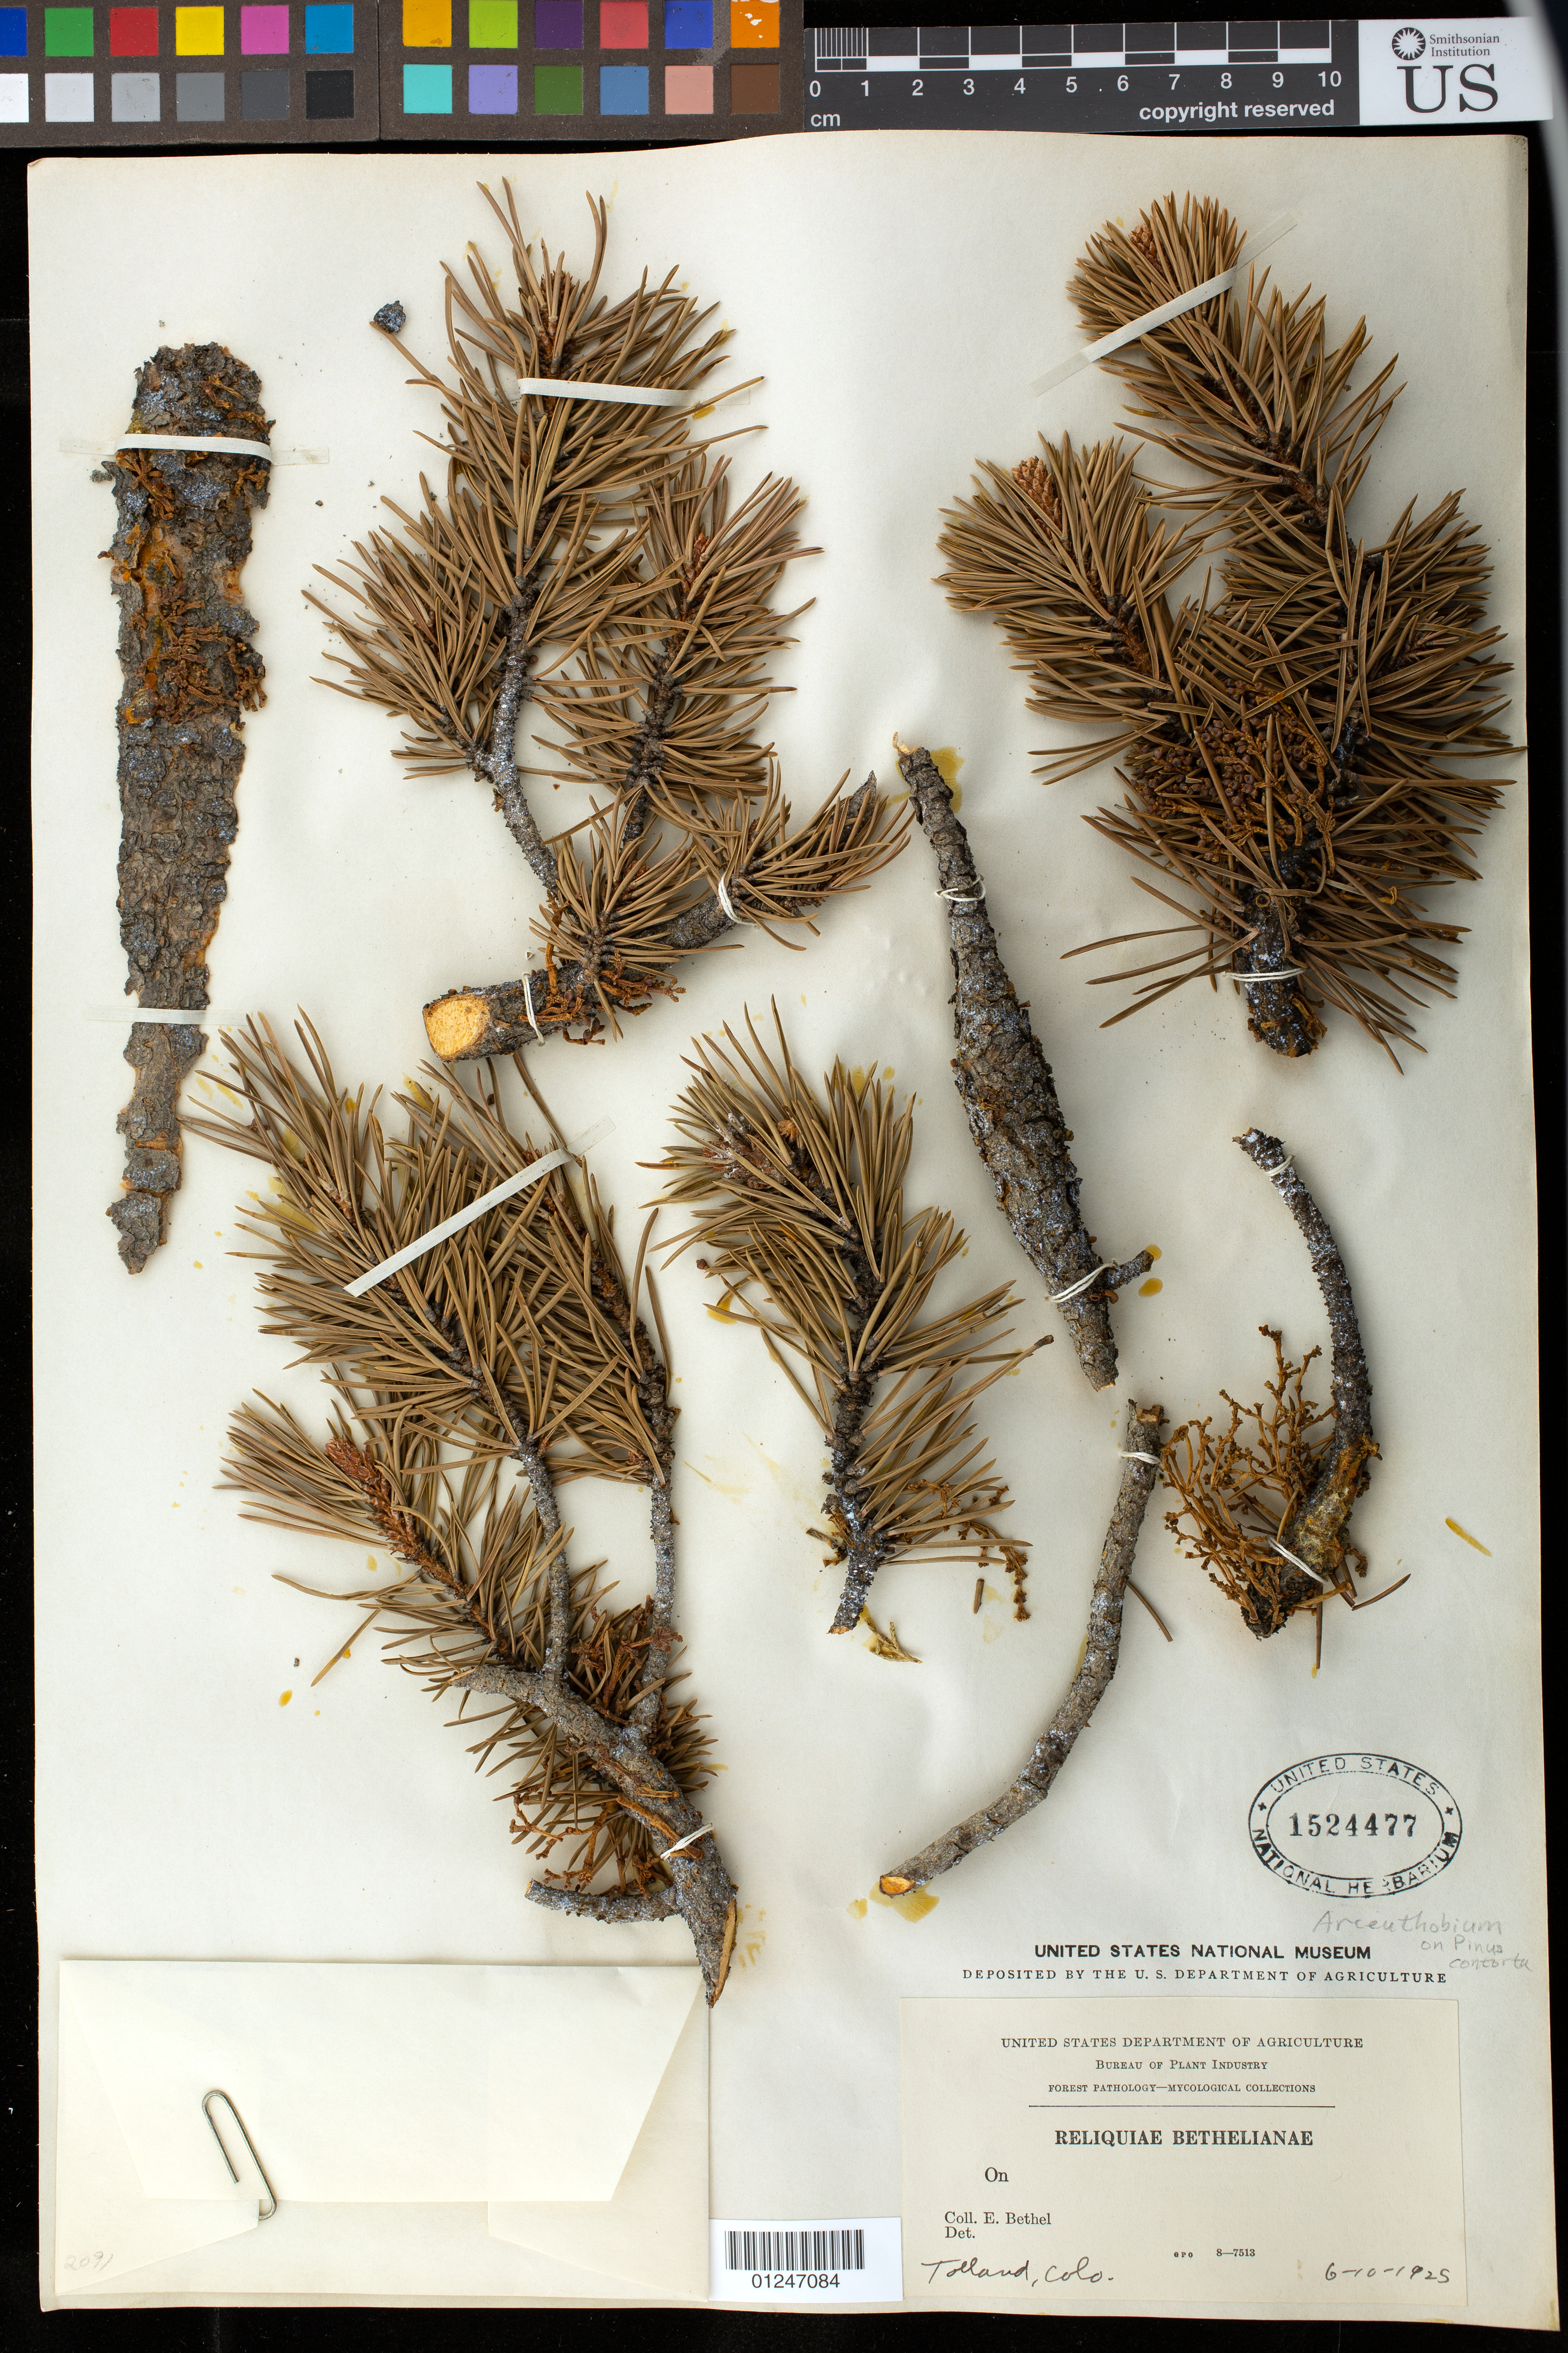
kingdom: Plantae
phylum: Tracheophyta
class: Magnoliopsida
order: Santalales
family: Viscaceae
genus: Arceuthobium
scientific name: Arceuthobium sp.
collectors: E. Bethel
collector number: GPO 8-7513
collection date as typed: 10 Jun 1925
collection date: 1925-06-10 or 1925-10-06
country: United States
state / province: Colorado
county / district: Gilpin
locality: Tolland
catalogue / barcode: US 1524477